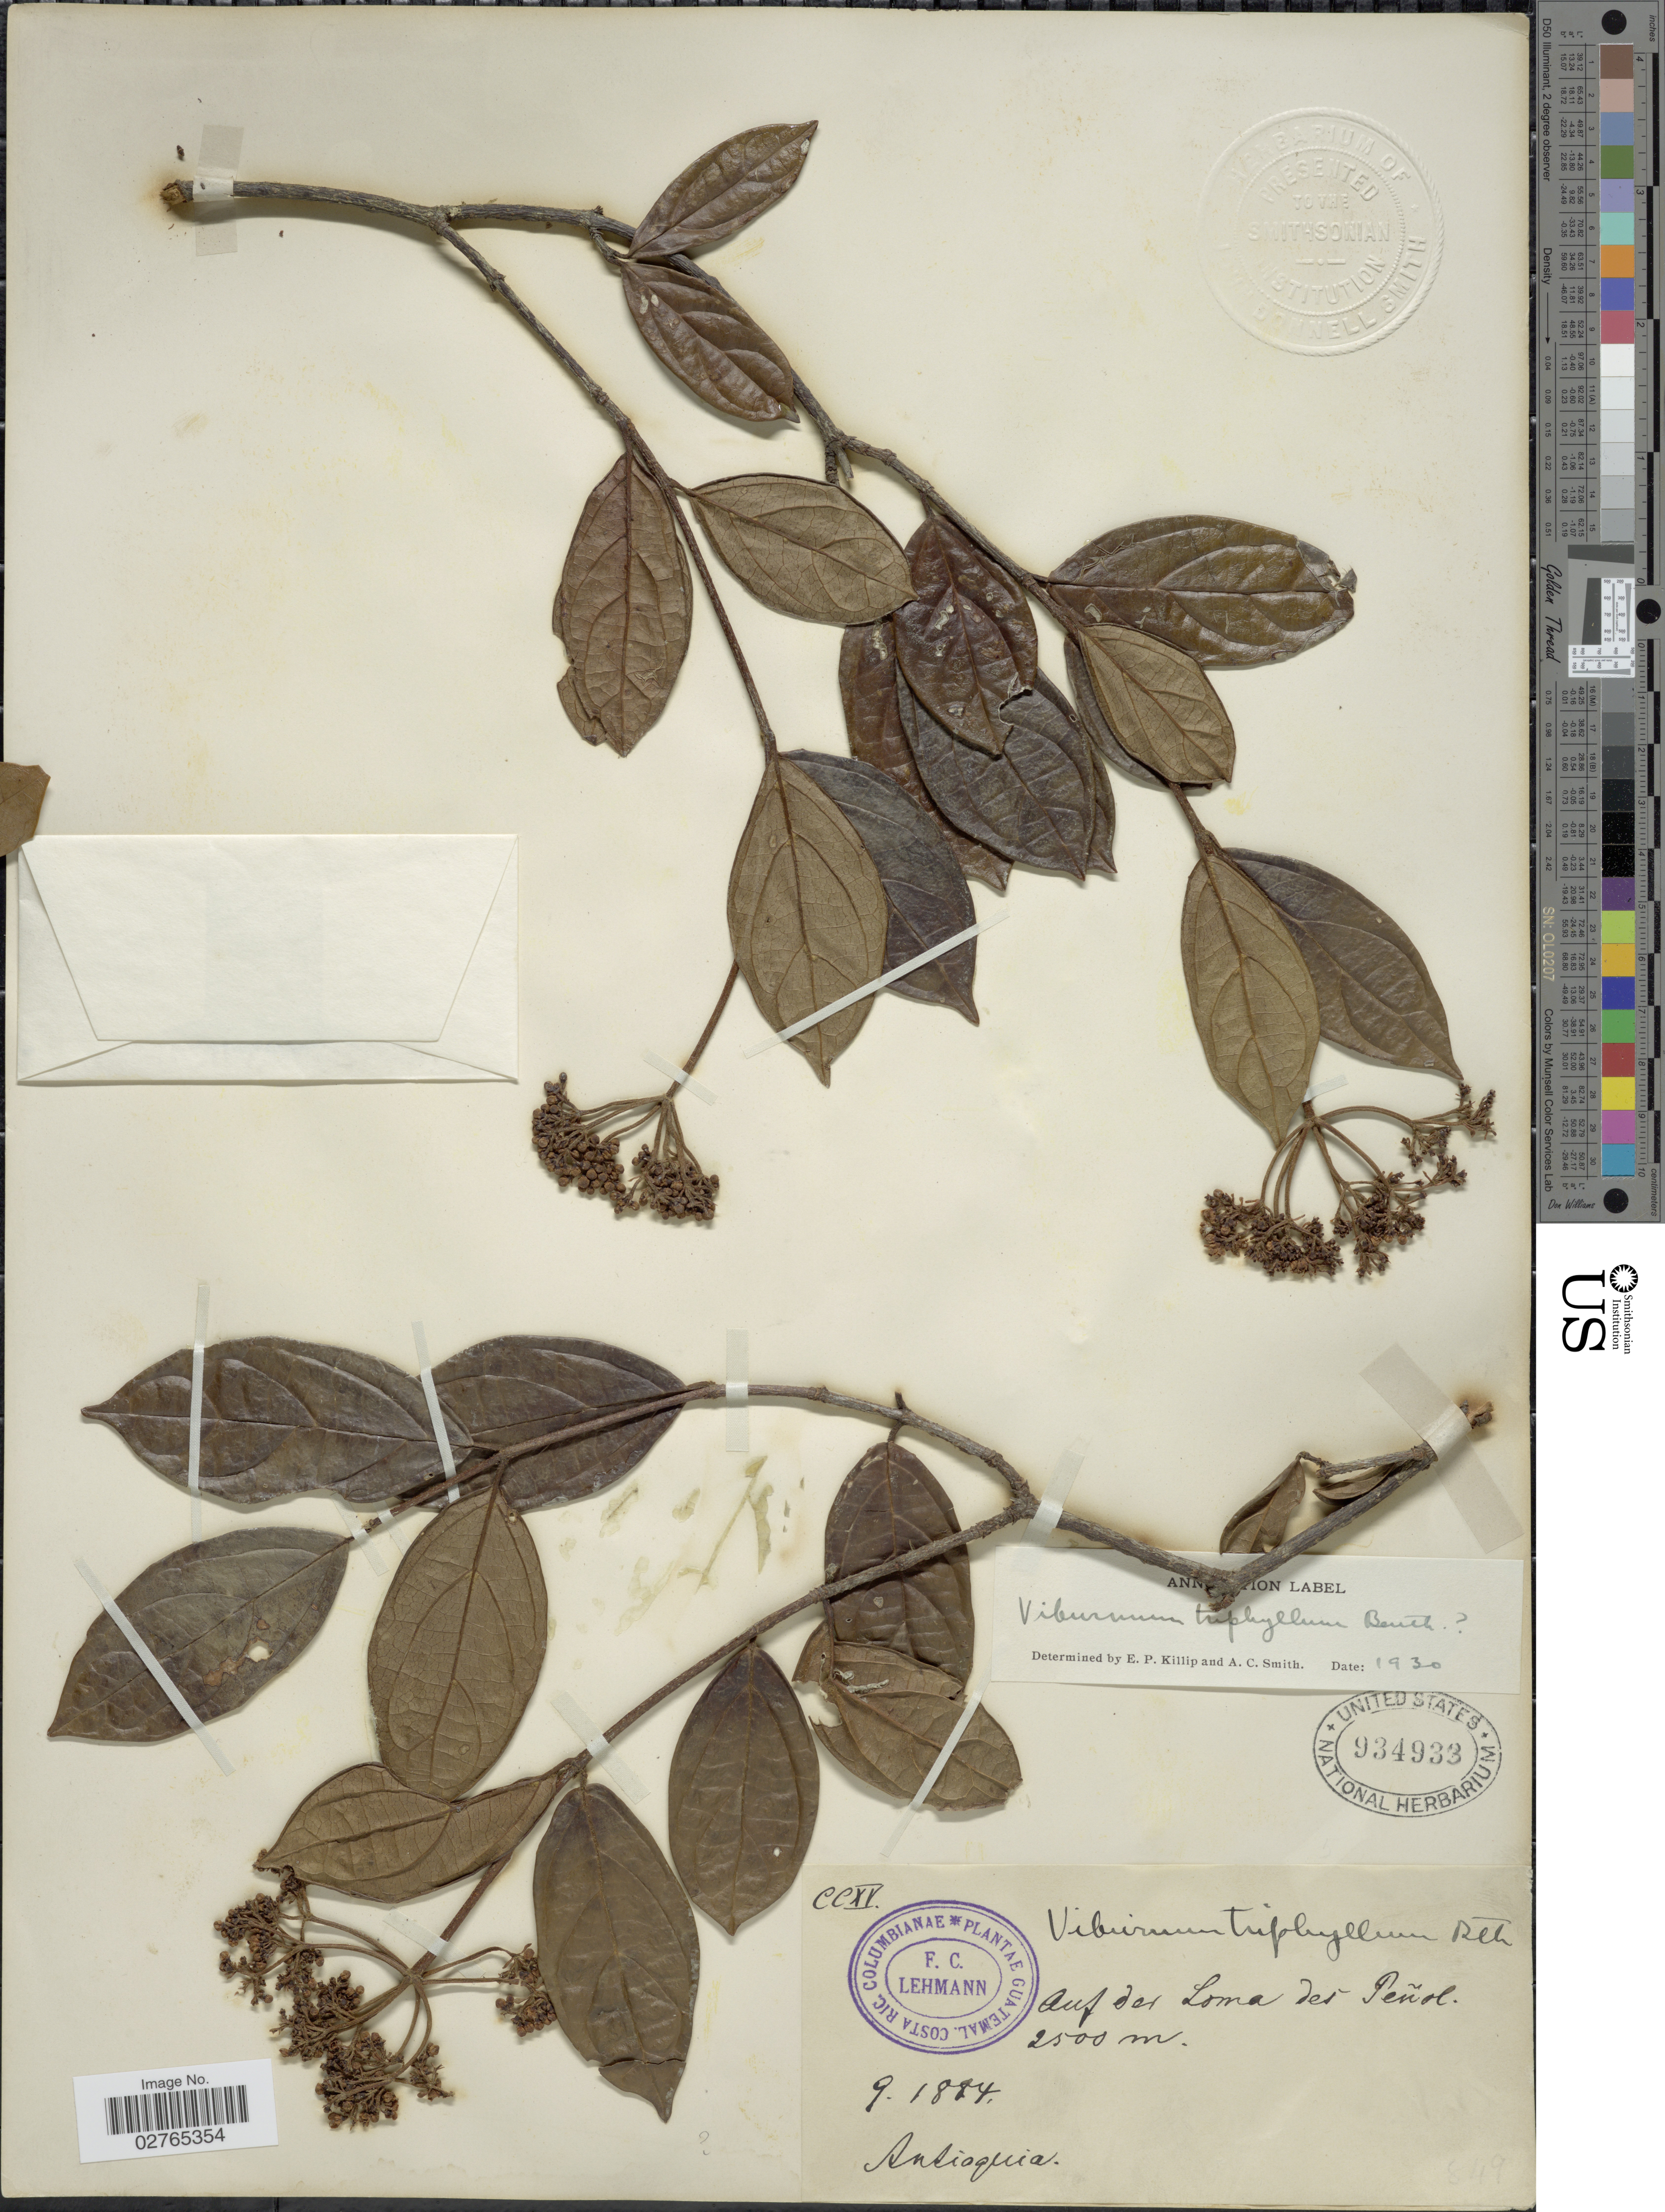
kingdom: Plantae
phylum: Tracheophyta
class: Magnoliopsida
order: Dipsacales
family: Viburnaceae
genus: Viburnum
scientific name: Viburnum triphyllum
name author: Benth.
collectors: F. C. Lehmann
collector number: CCXV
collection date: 1884-09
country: Colombia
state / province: Antioquia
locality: Auf der Loma des Peñol.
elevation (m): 2500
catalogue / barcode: US 934933